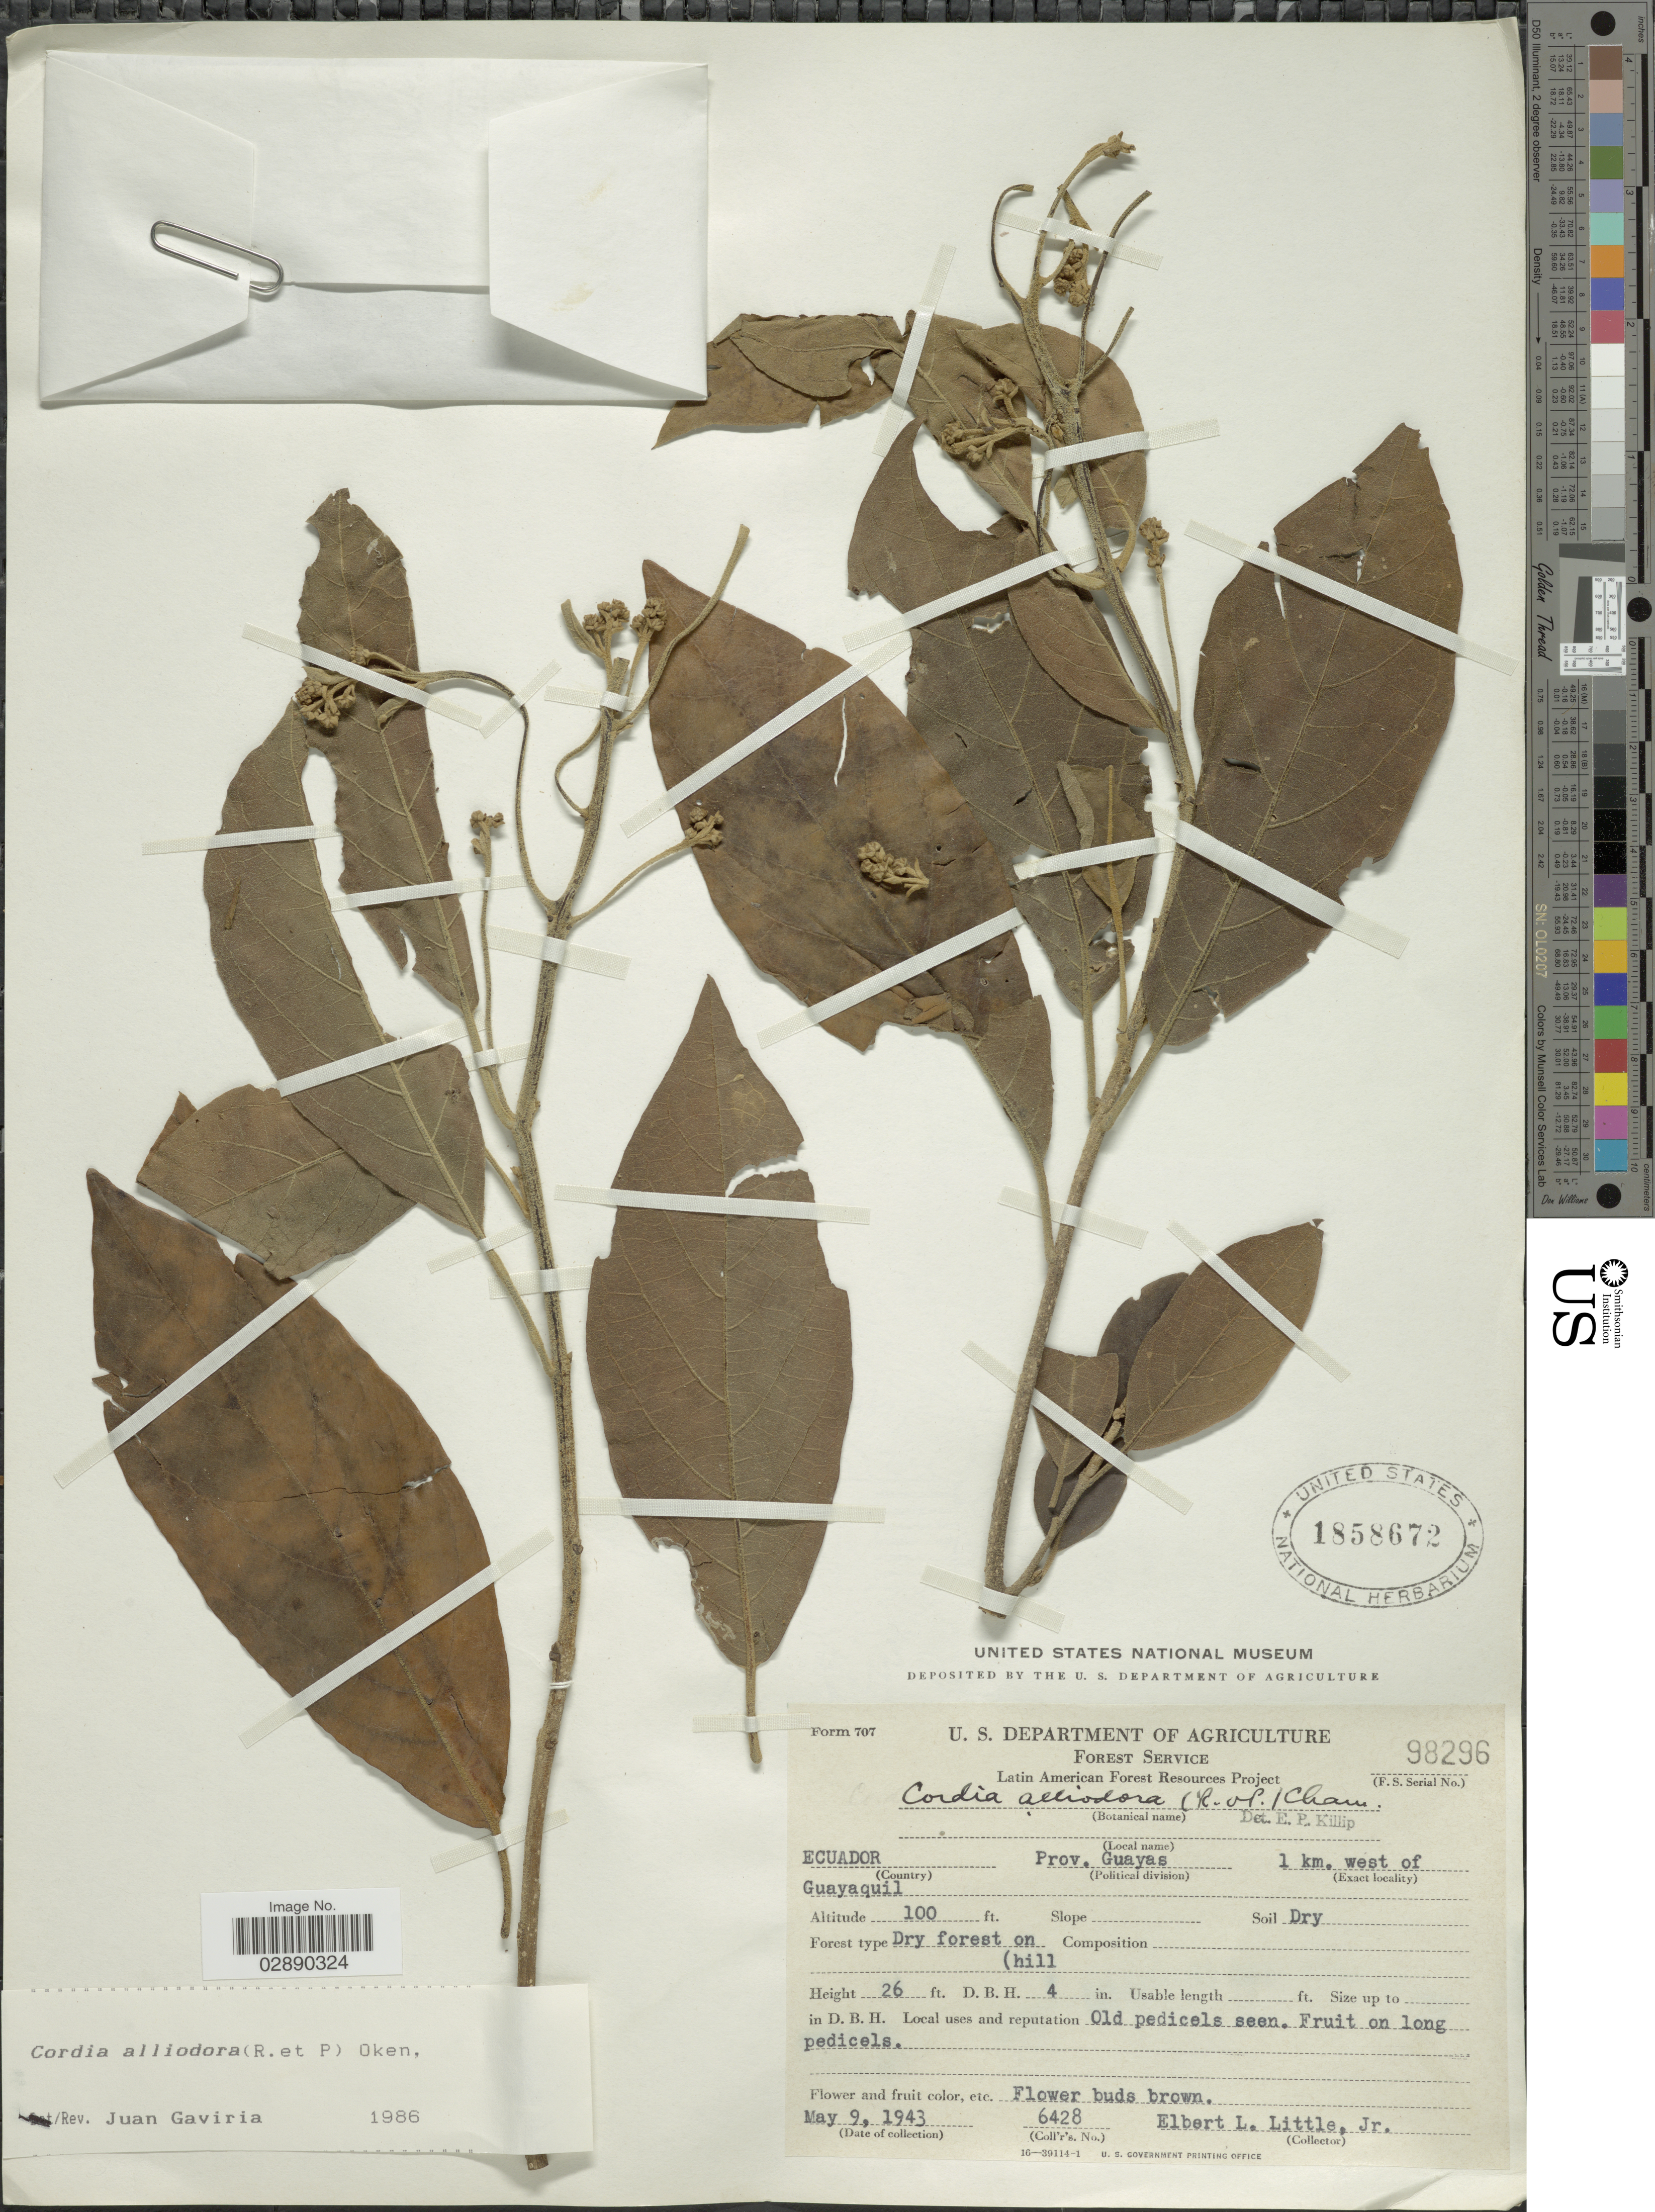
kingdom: Plantae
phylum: Tracheophyta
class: Magnoliopsida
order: Boraginales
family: Cordiaceae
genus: Cordia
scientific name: Cordia alliodora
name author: (Ruiz & Pav.) Oken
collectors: E. L. Little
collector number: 6428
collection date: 1943-05-09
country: Ecuador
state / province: Guayas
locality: Prov. Guayas, 1 km. west of Guayaquil.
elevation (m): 30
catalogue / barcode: US 1858672